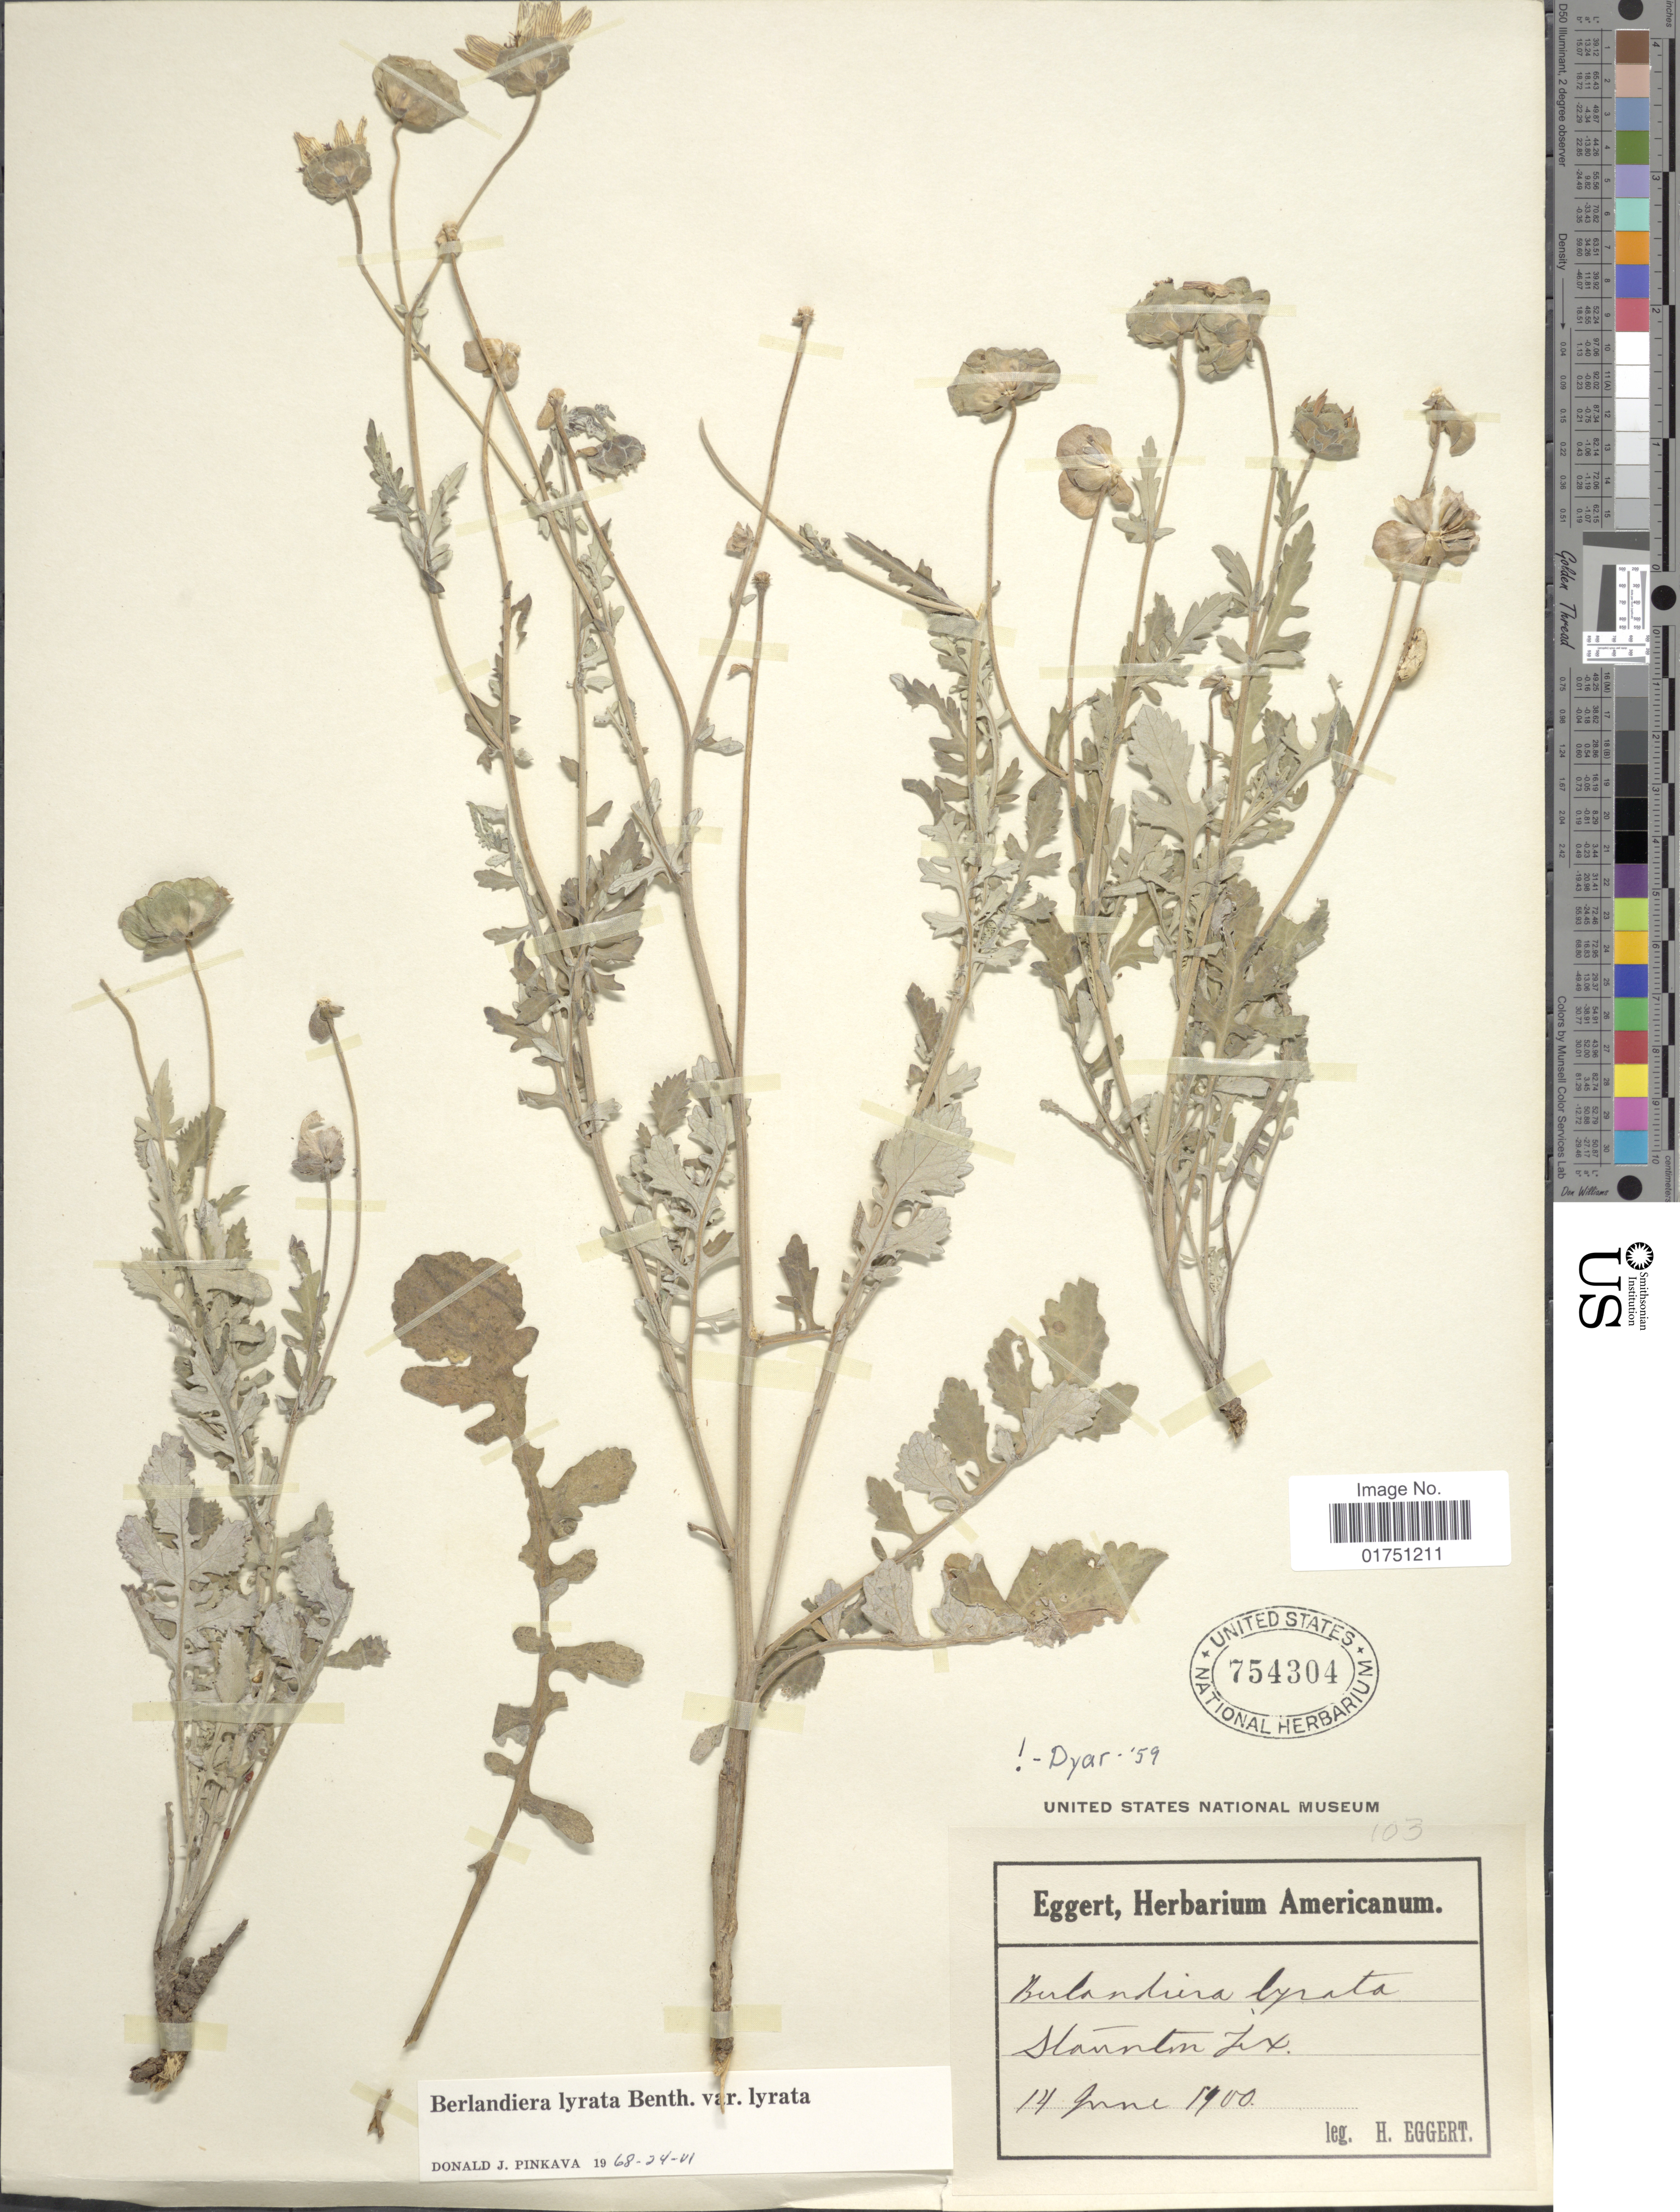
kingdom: Plantae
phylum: Tracheophyta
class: Magnoliopsida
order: Asterales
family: Asteraceae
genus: Berlandiera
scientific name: Berlandiera lyrata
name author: Benth.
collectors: H. Eggert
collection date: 1900-06-14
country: United States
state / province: Texas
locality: Staunton Tex.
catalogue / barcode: US 754304